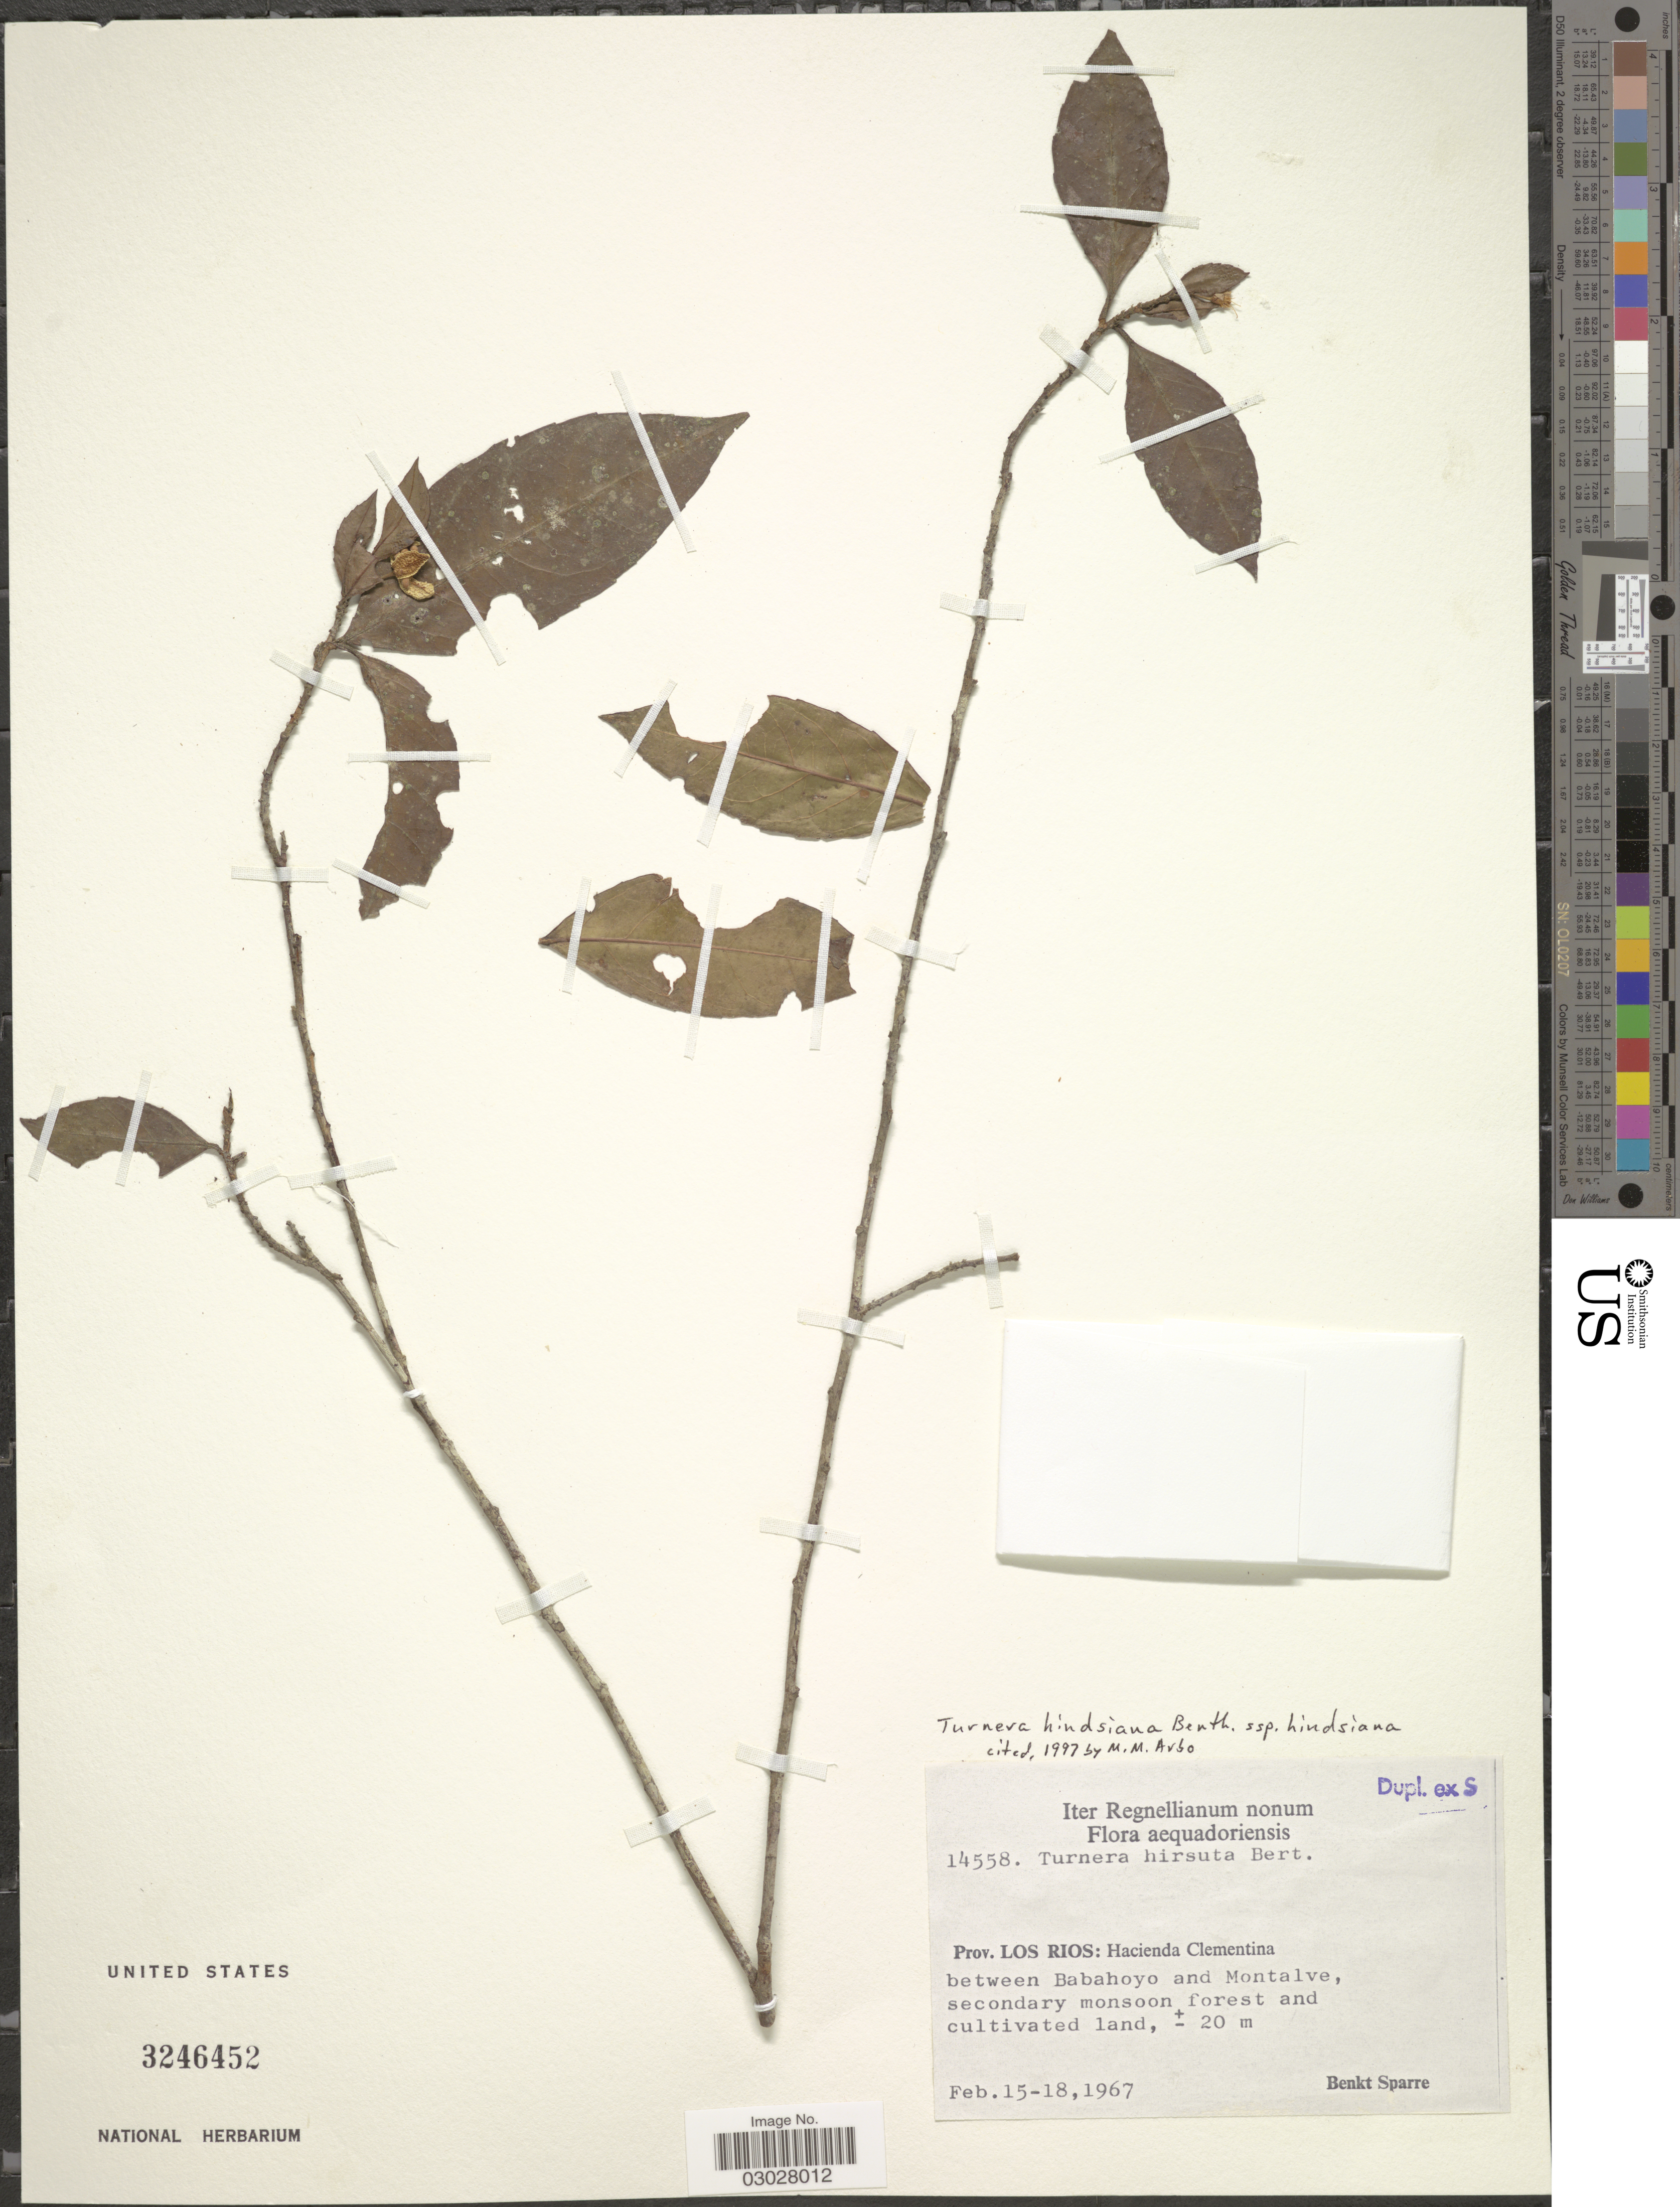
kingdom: Plantae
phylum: Tracheophyta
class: Magnoliopsida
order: Malpighiales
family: Turneraceae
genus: Turnera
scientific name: Turnera hindsiana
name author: Benth.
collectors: B. Sparre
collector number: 14558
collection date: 1967-02-15/1967-02-18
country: Ecuador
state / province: Los Ríos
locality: Prov. Los Rios: Hacienda Clementina between Babahoyo and Montalve.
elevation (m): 20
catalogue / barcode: US 3246452